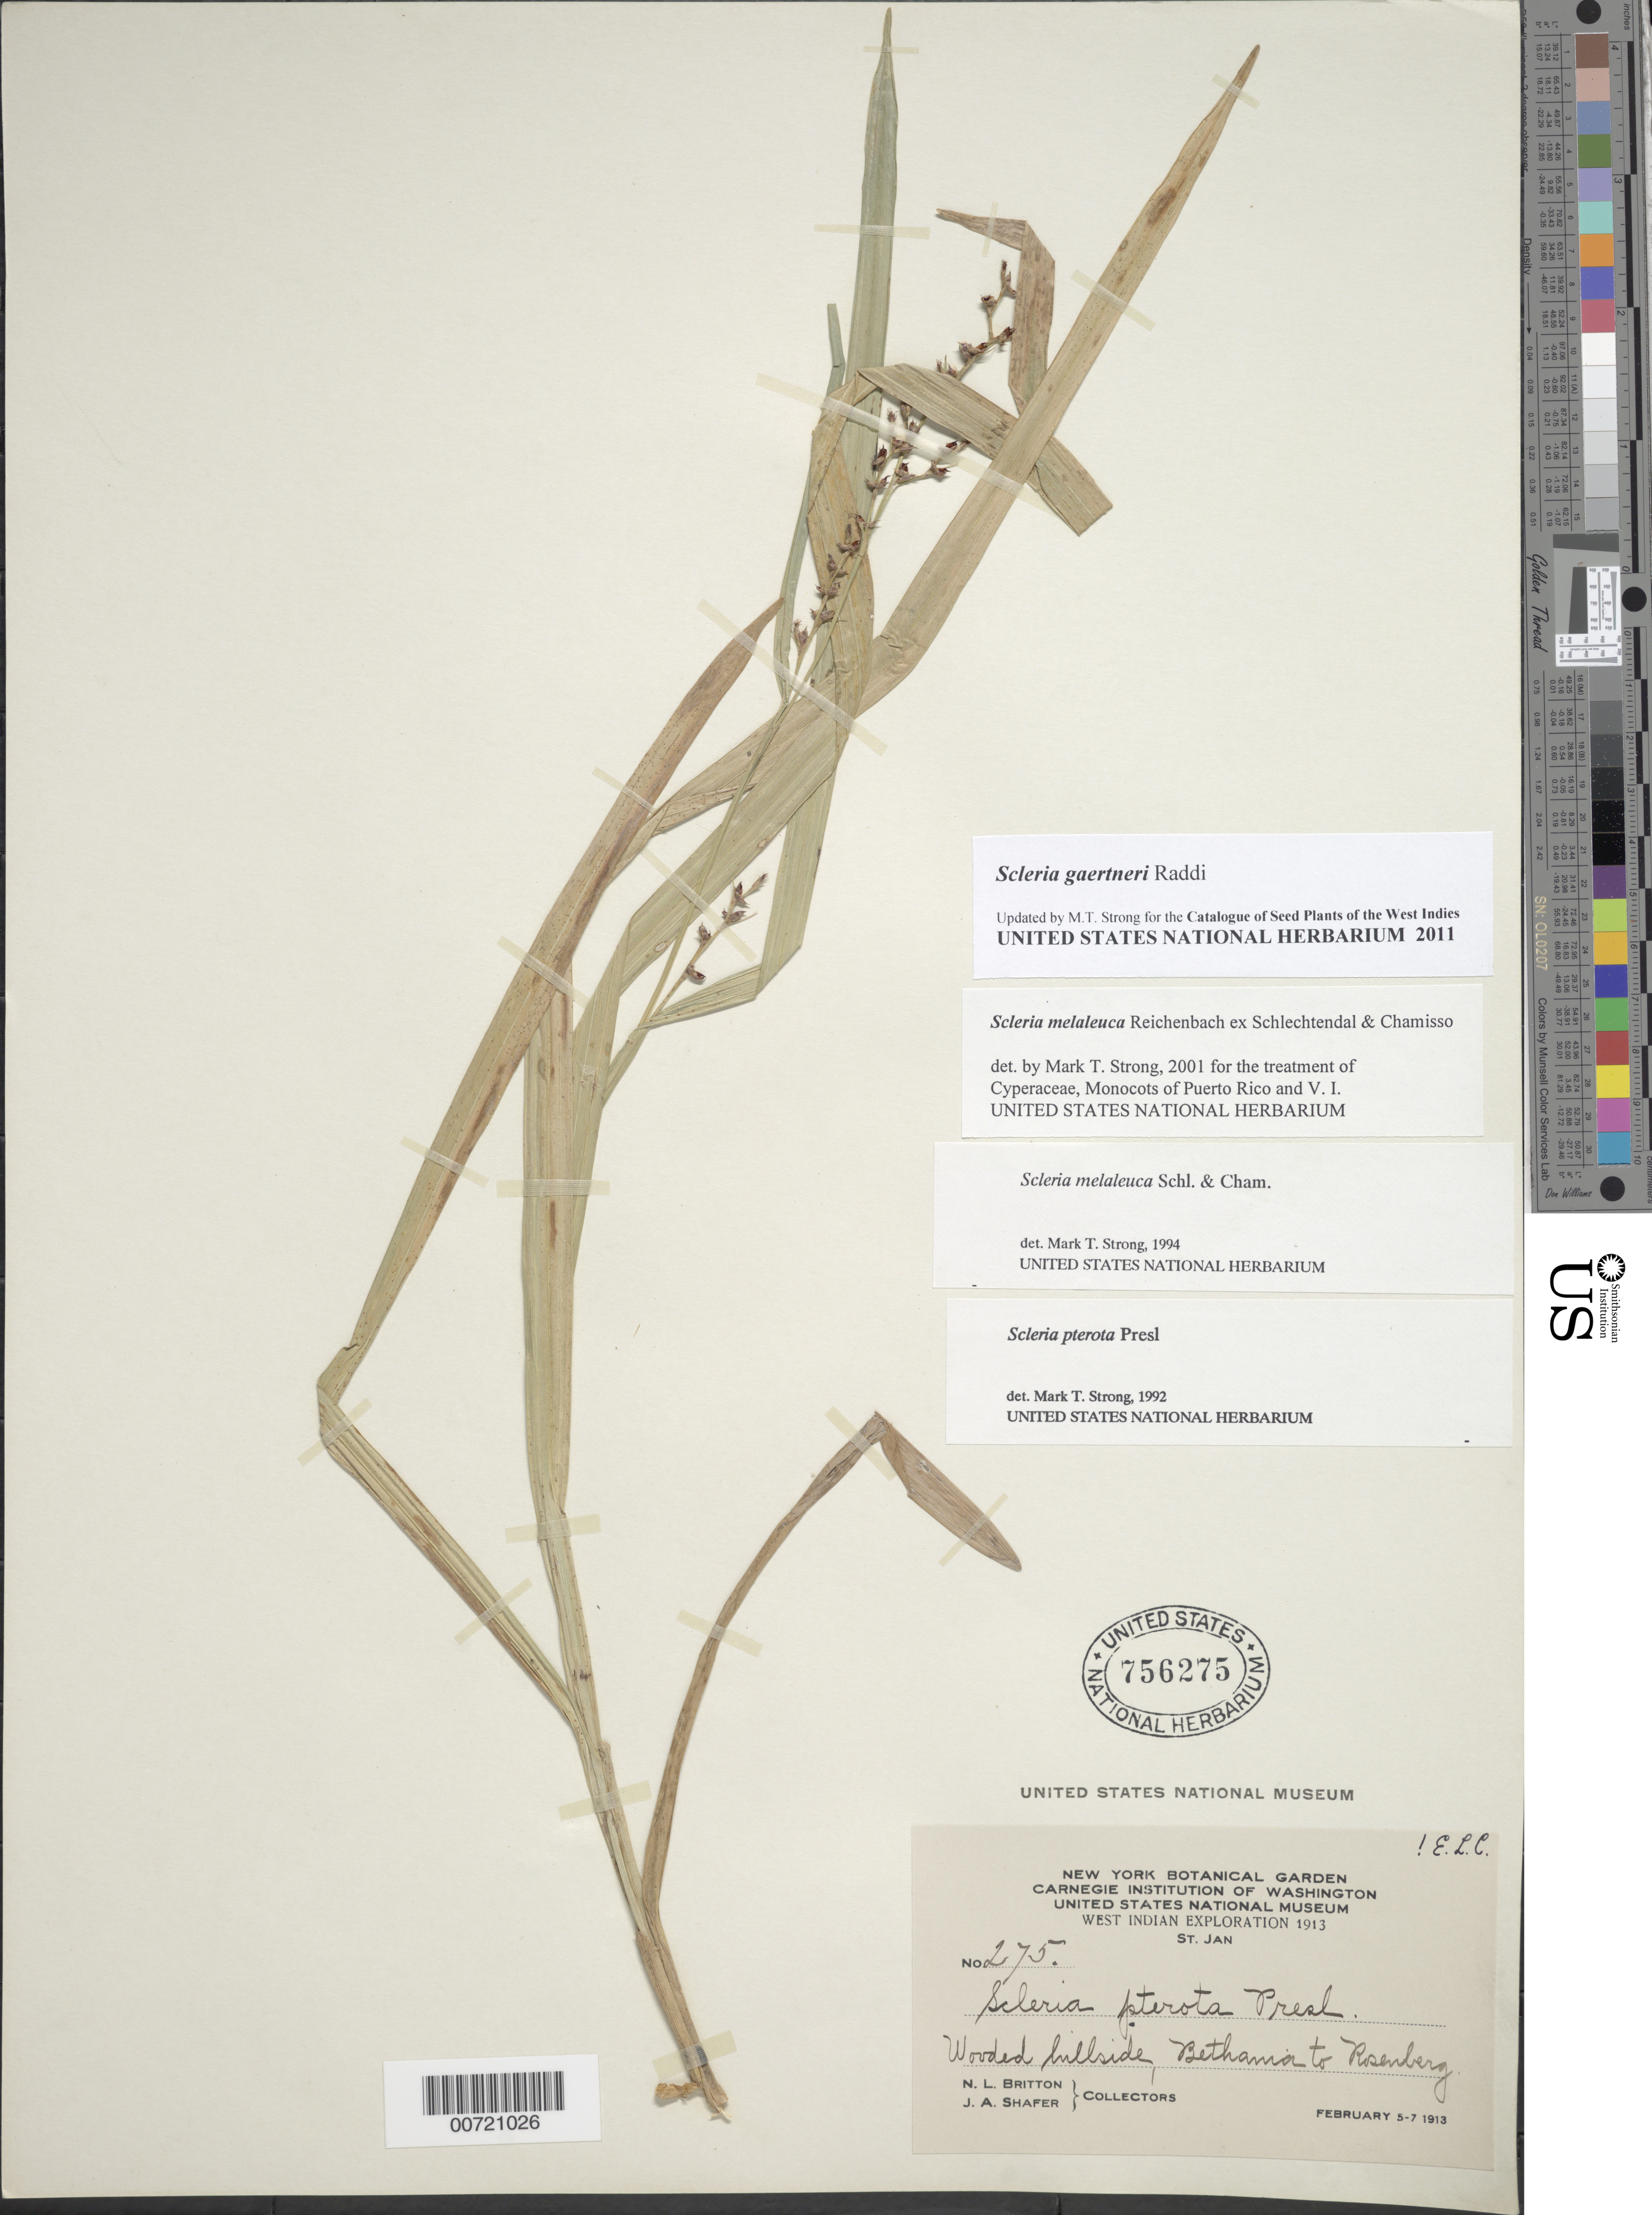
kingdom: Plantae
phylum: Tracheophyta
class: Liliopsida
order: Poales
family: Cyperaceae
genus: Scleria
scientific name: Scleria gaertneri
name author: Raddi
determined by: Strong, M. T., (US), Smithsonian Institution - National Museum of Natural History (UNITED STATES)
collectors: N. Britton & J. A. Shafer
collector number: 275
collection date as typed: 05 Feb 1913 to 07 Feb 1913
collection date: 1913-02-05/1913-02-07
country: U.S. Virgin Islands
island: St. John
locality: St. Jan. Bethania to Rosenberg.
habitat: Wooded hillside.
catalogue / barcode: US 756275